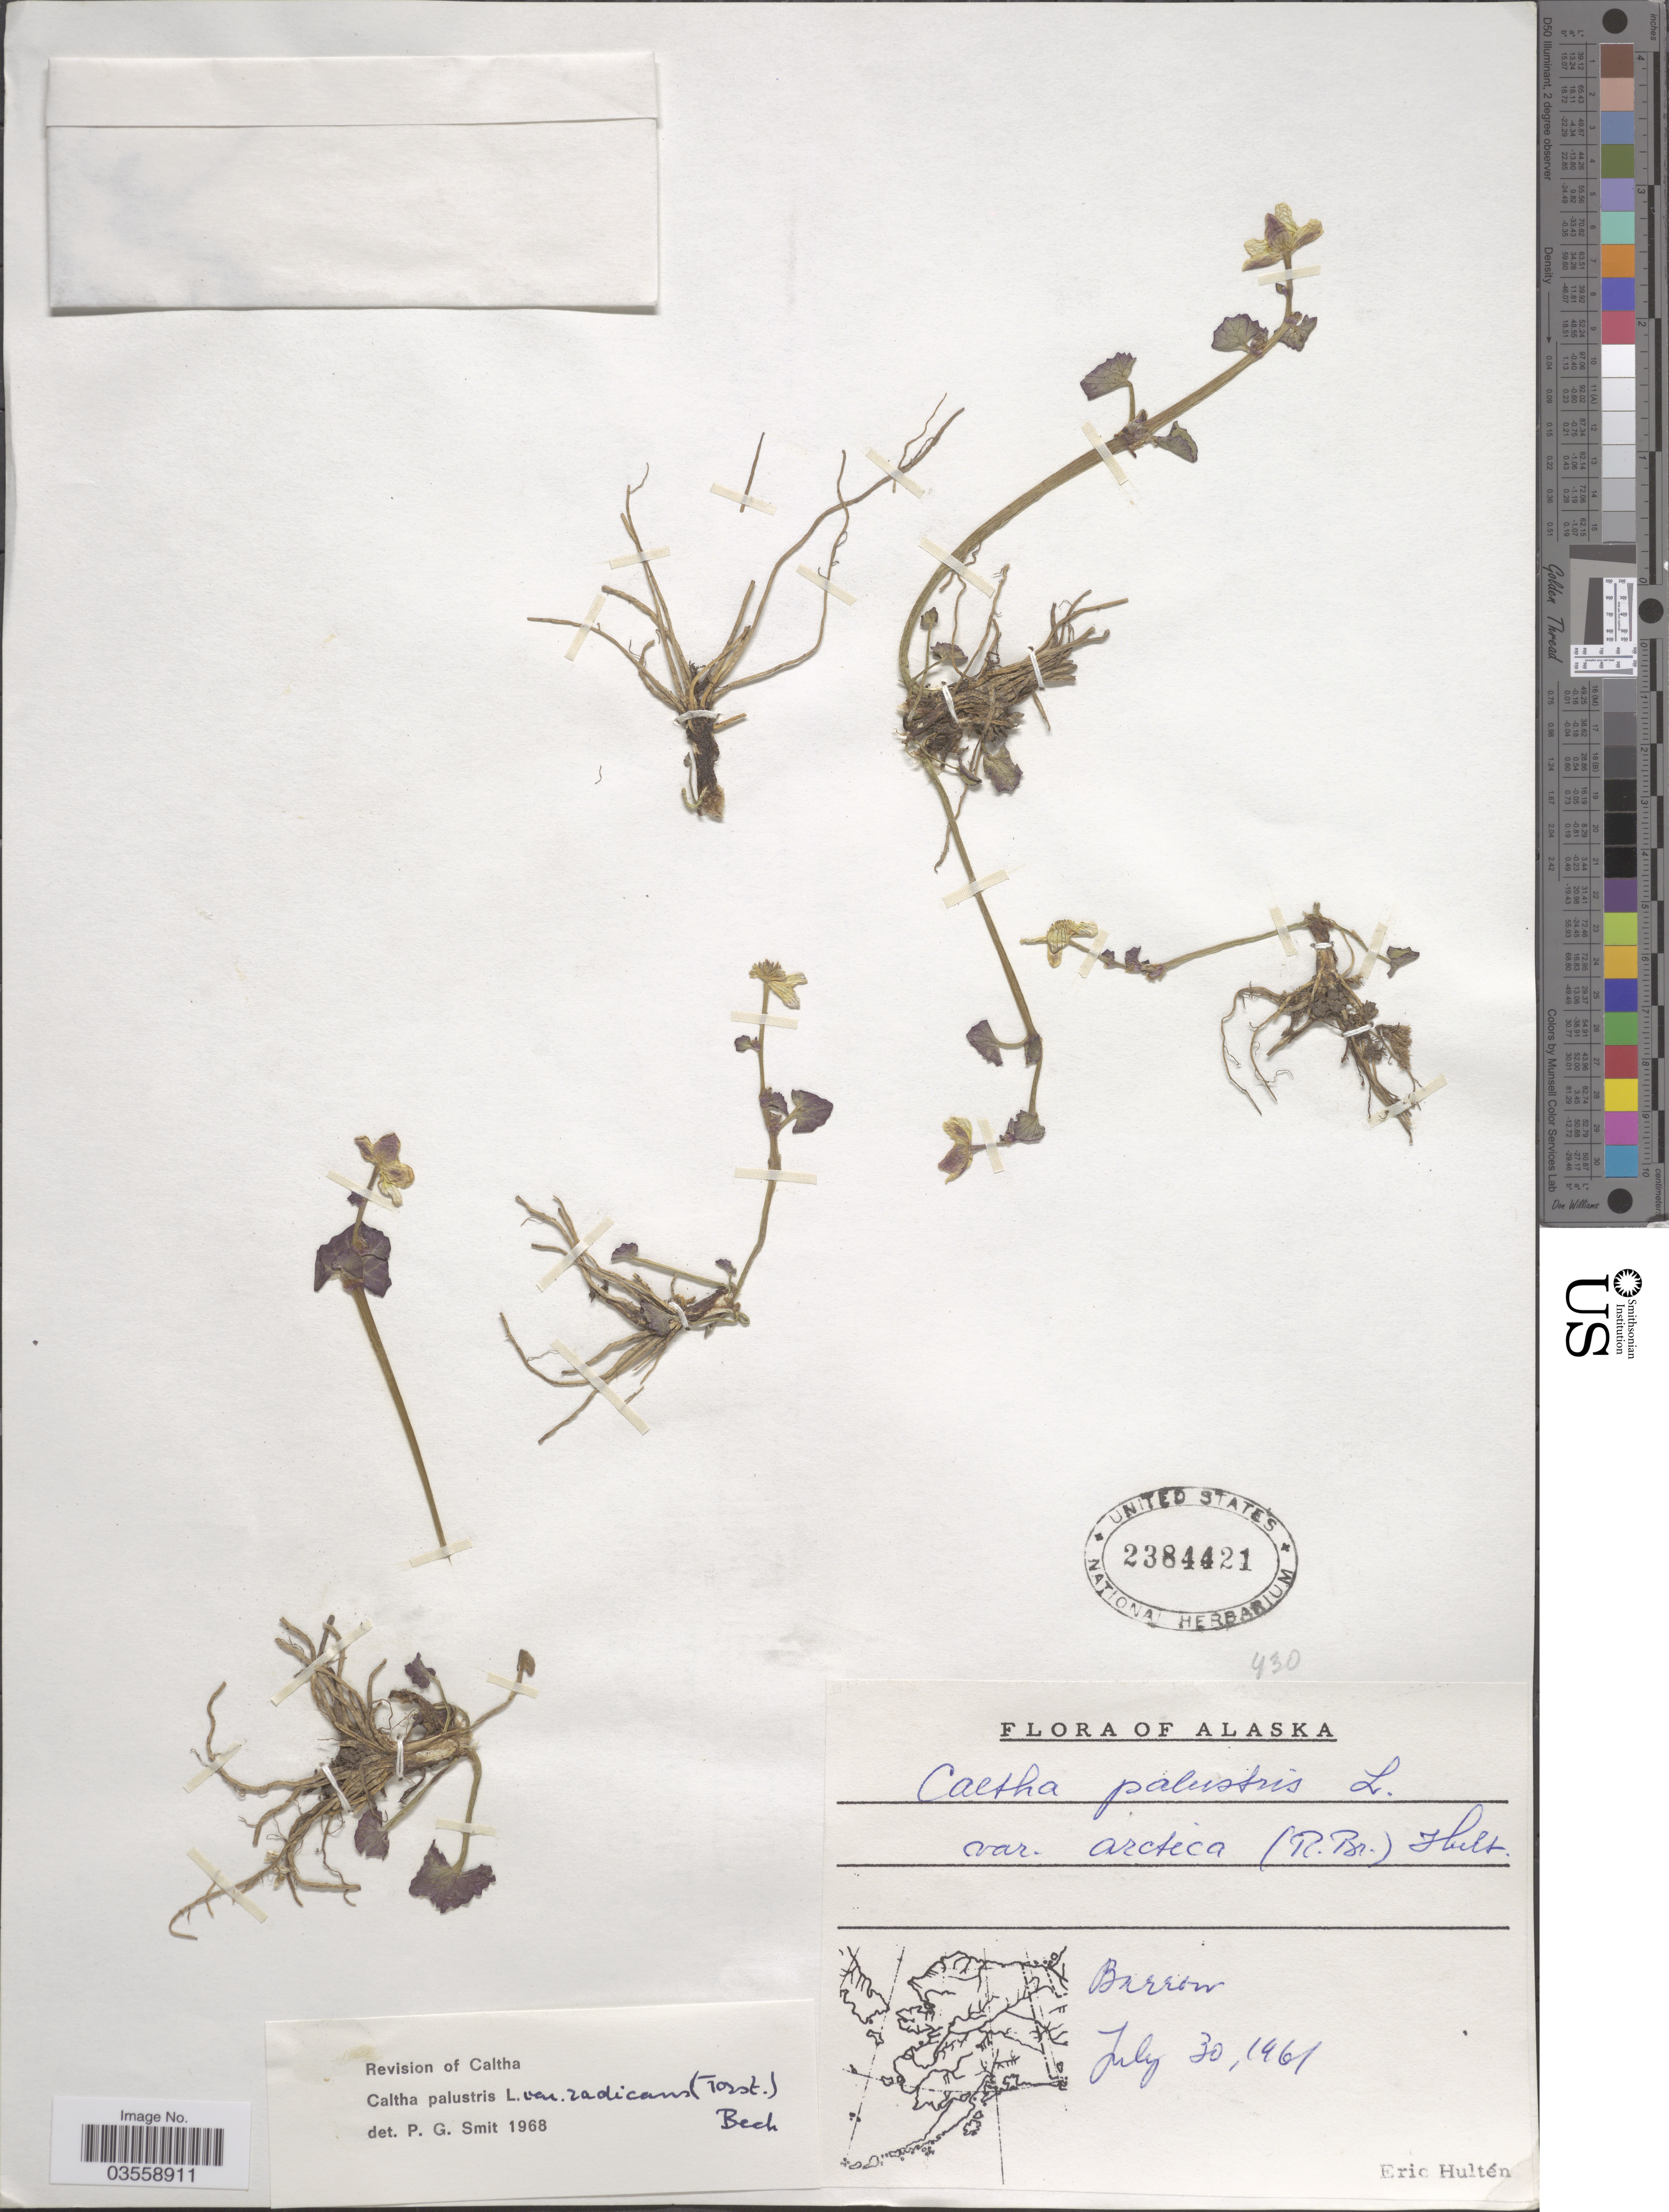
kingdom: Plantae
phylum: Tracheophyta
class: Magnoliopsida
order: Ranunculales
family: Ranunculaceae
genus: Caltha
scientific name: Caltha palustris var. radicans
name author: (T.F. Forst) Beck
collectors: E. G. Hultén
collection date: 1961-07-30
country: United States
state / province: Alaska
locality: Barrow.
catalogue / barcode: US 2384421